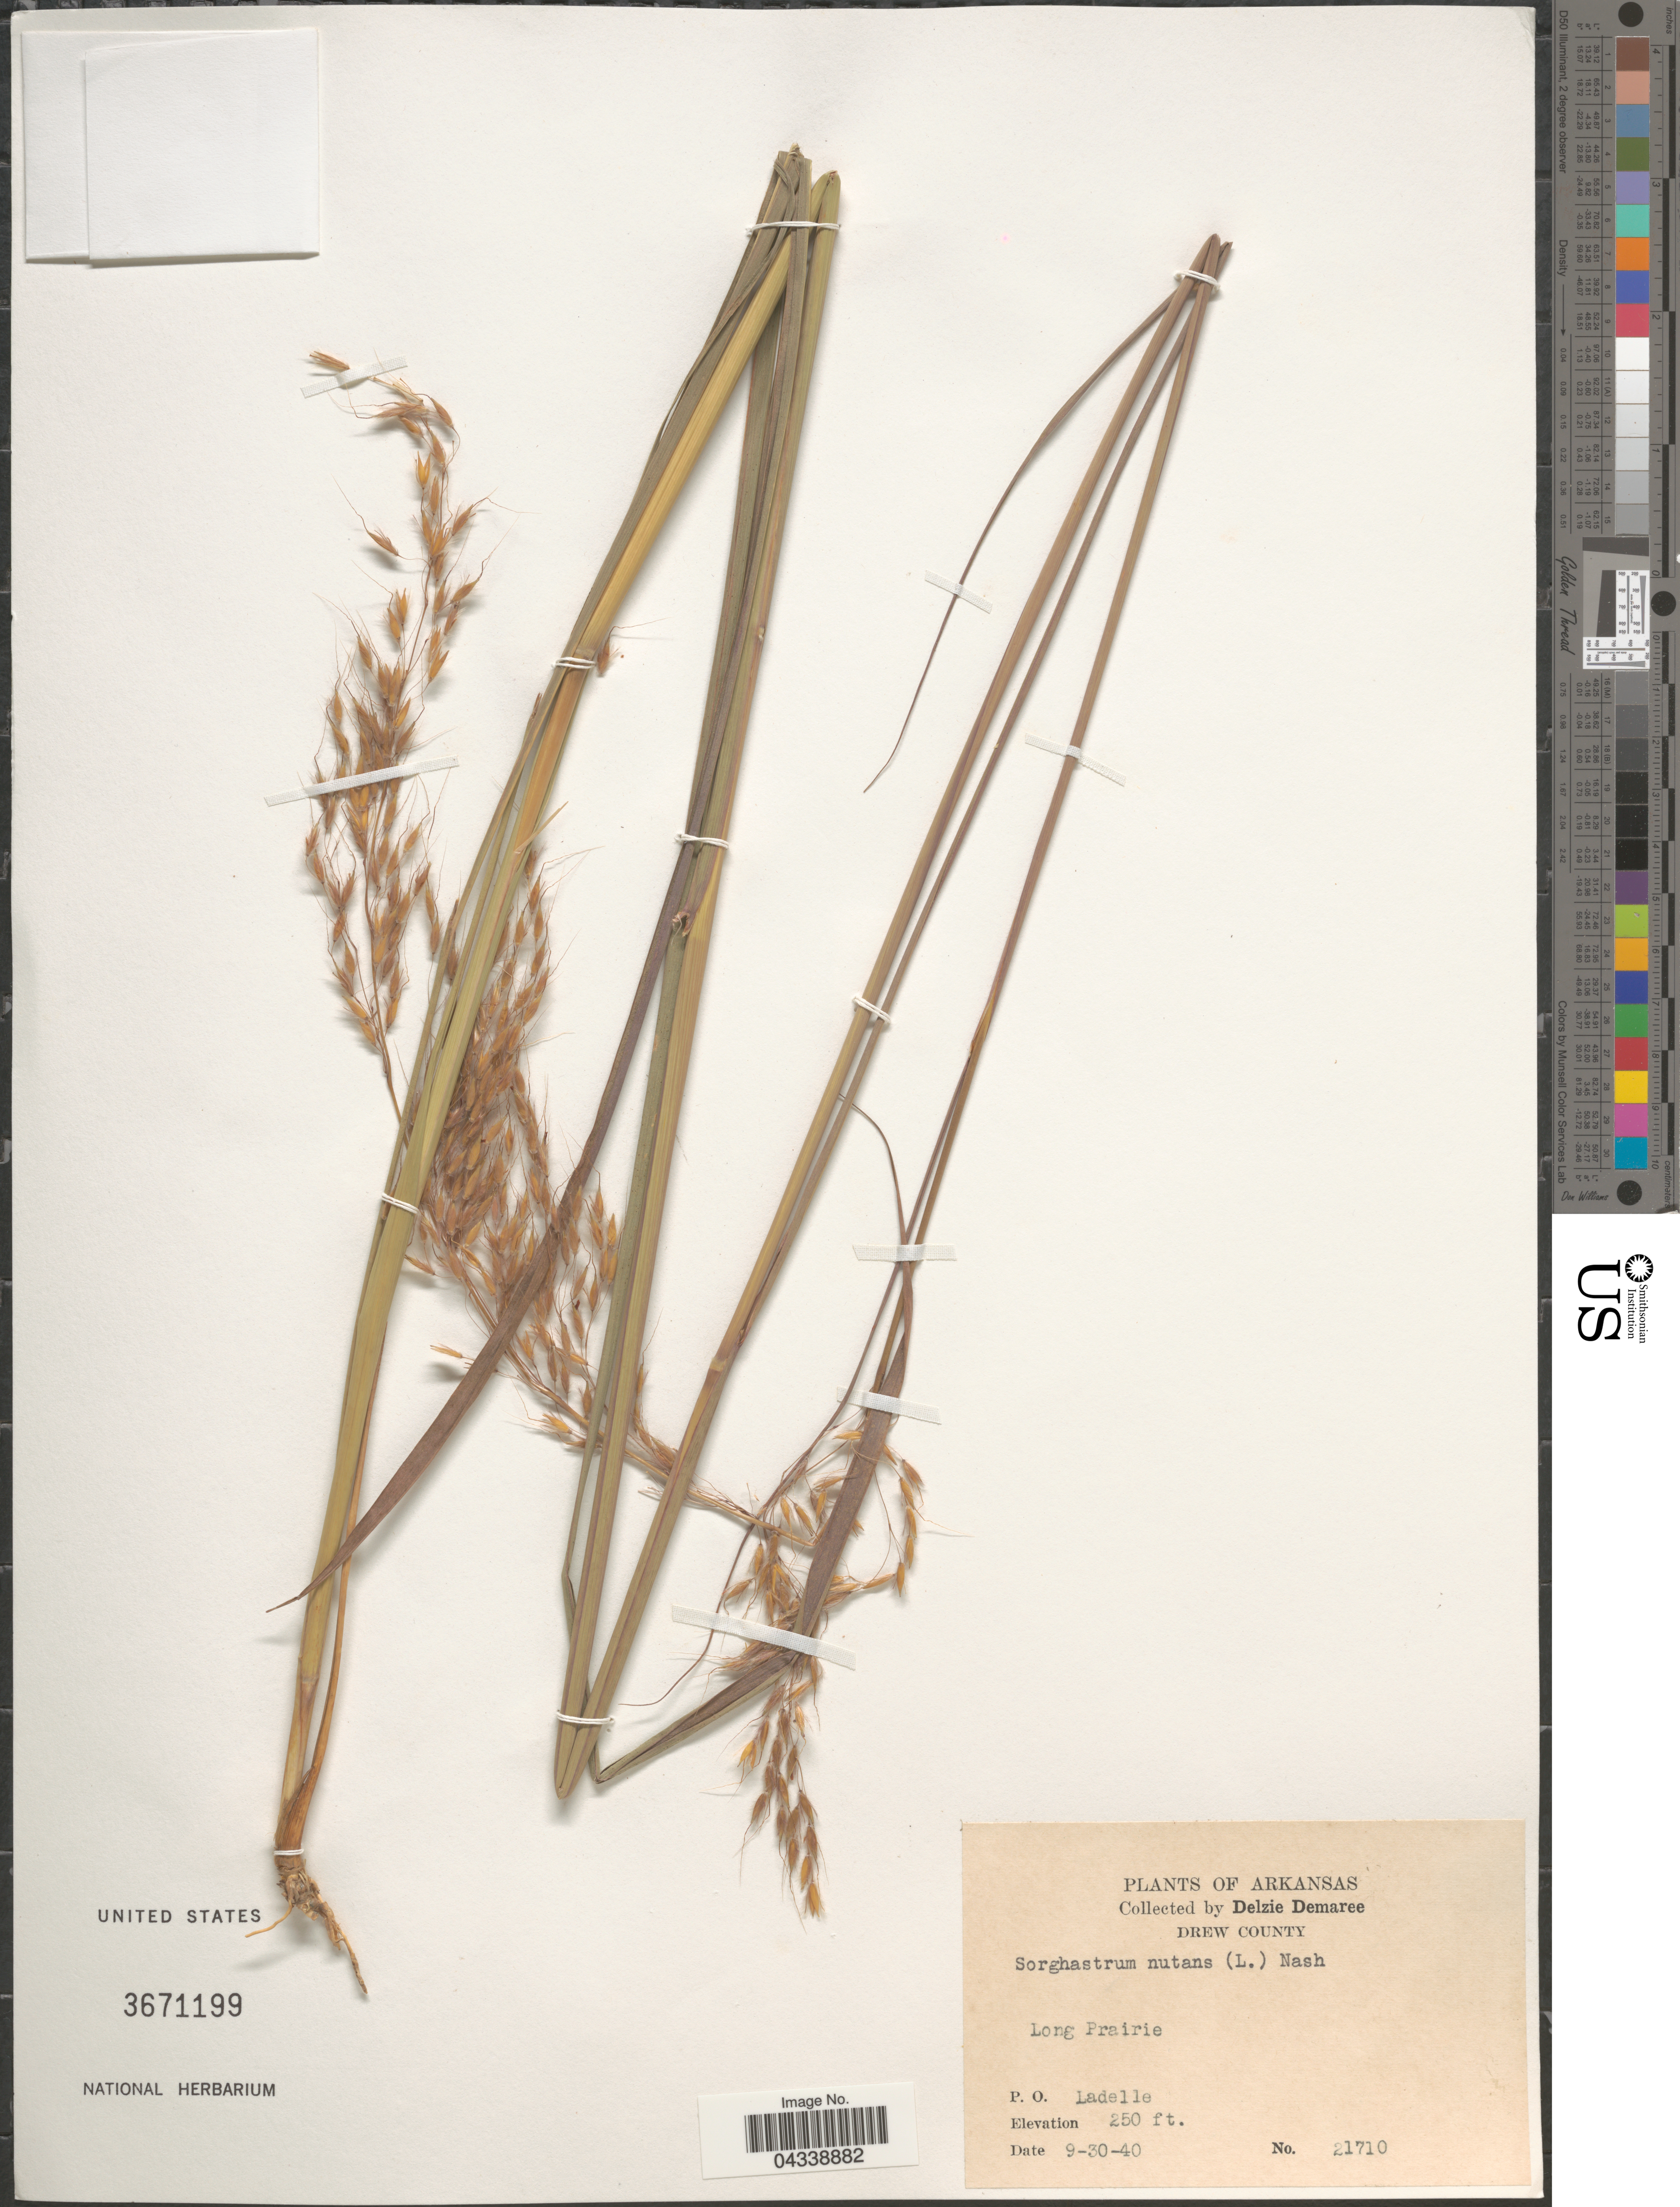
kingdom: Plantae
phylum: Tracheophyta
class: Liliopsida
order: Poales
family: Poaceae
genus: Sorghastrum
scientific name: Sorghastrum nutans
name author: (L.) Nash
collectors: D. Demaree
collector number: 21710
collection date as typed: Transcribed d/m/y: 30/9/40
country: United States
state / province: Arkansas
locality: Drew County. Long Prairie. P. O. Ladelle.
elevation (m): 76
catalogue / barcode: US 3671199